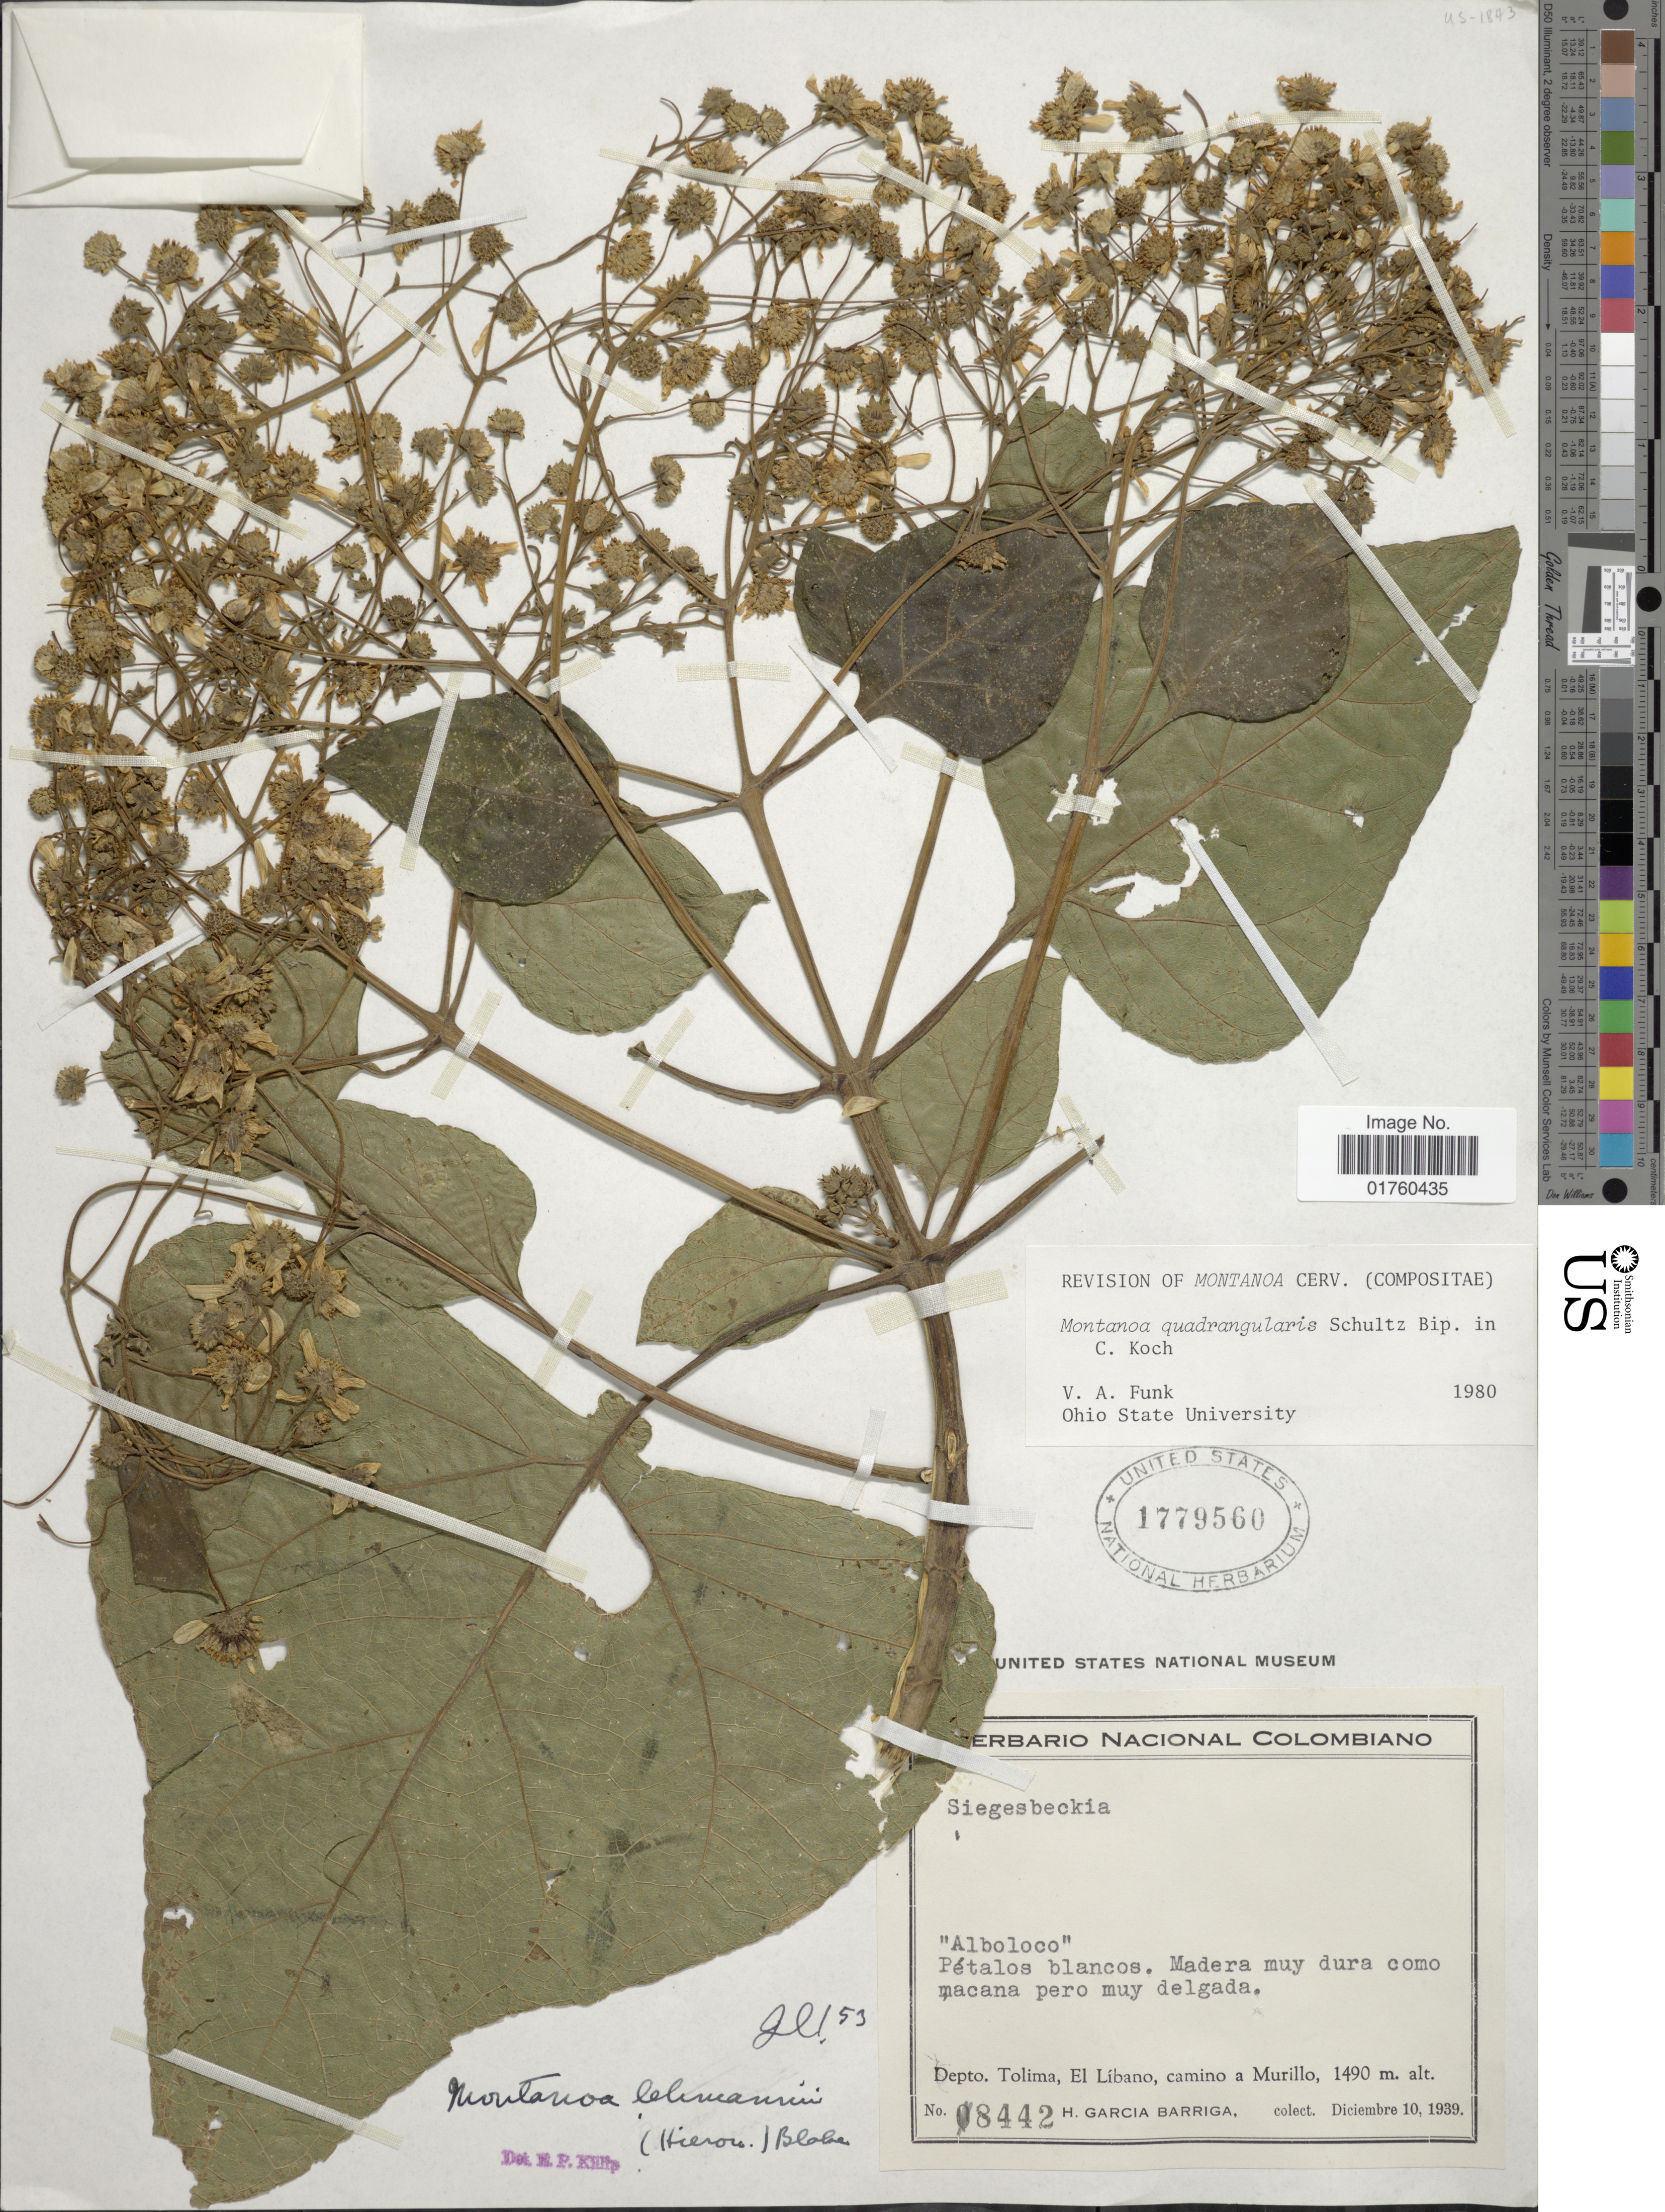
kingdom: Plantae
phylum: Tracheophyta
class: Magnoliopsida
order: Asterales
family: Asteraceae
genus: Montanoa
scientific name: Montanoa quadrangularis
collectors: H. García Barriga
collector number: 8442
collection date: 1939-12-10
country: Colombia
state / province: Tolima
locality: El Libano, camino a Murillo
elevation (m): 1490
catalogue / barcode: US 1779560